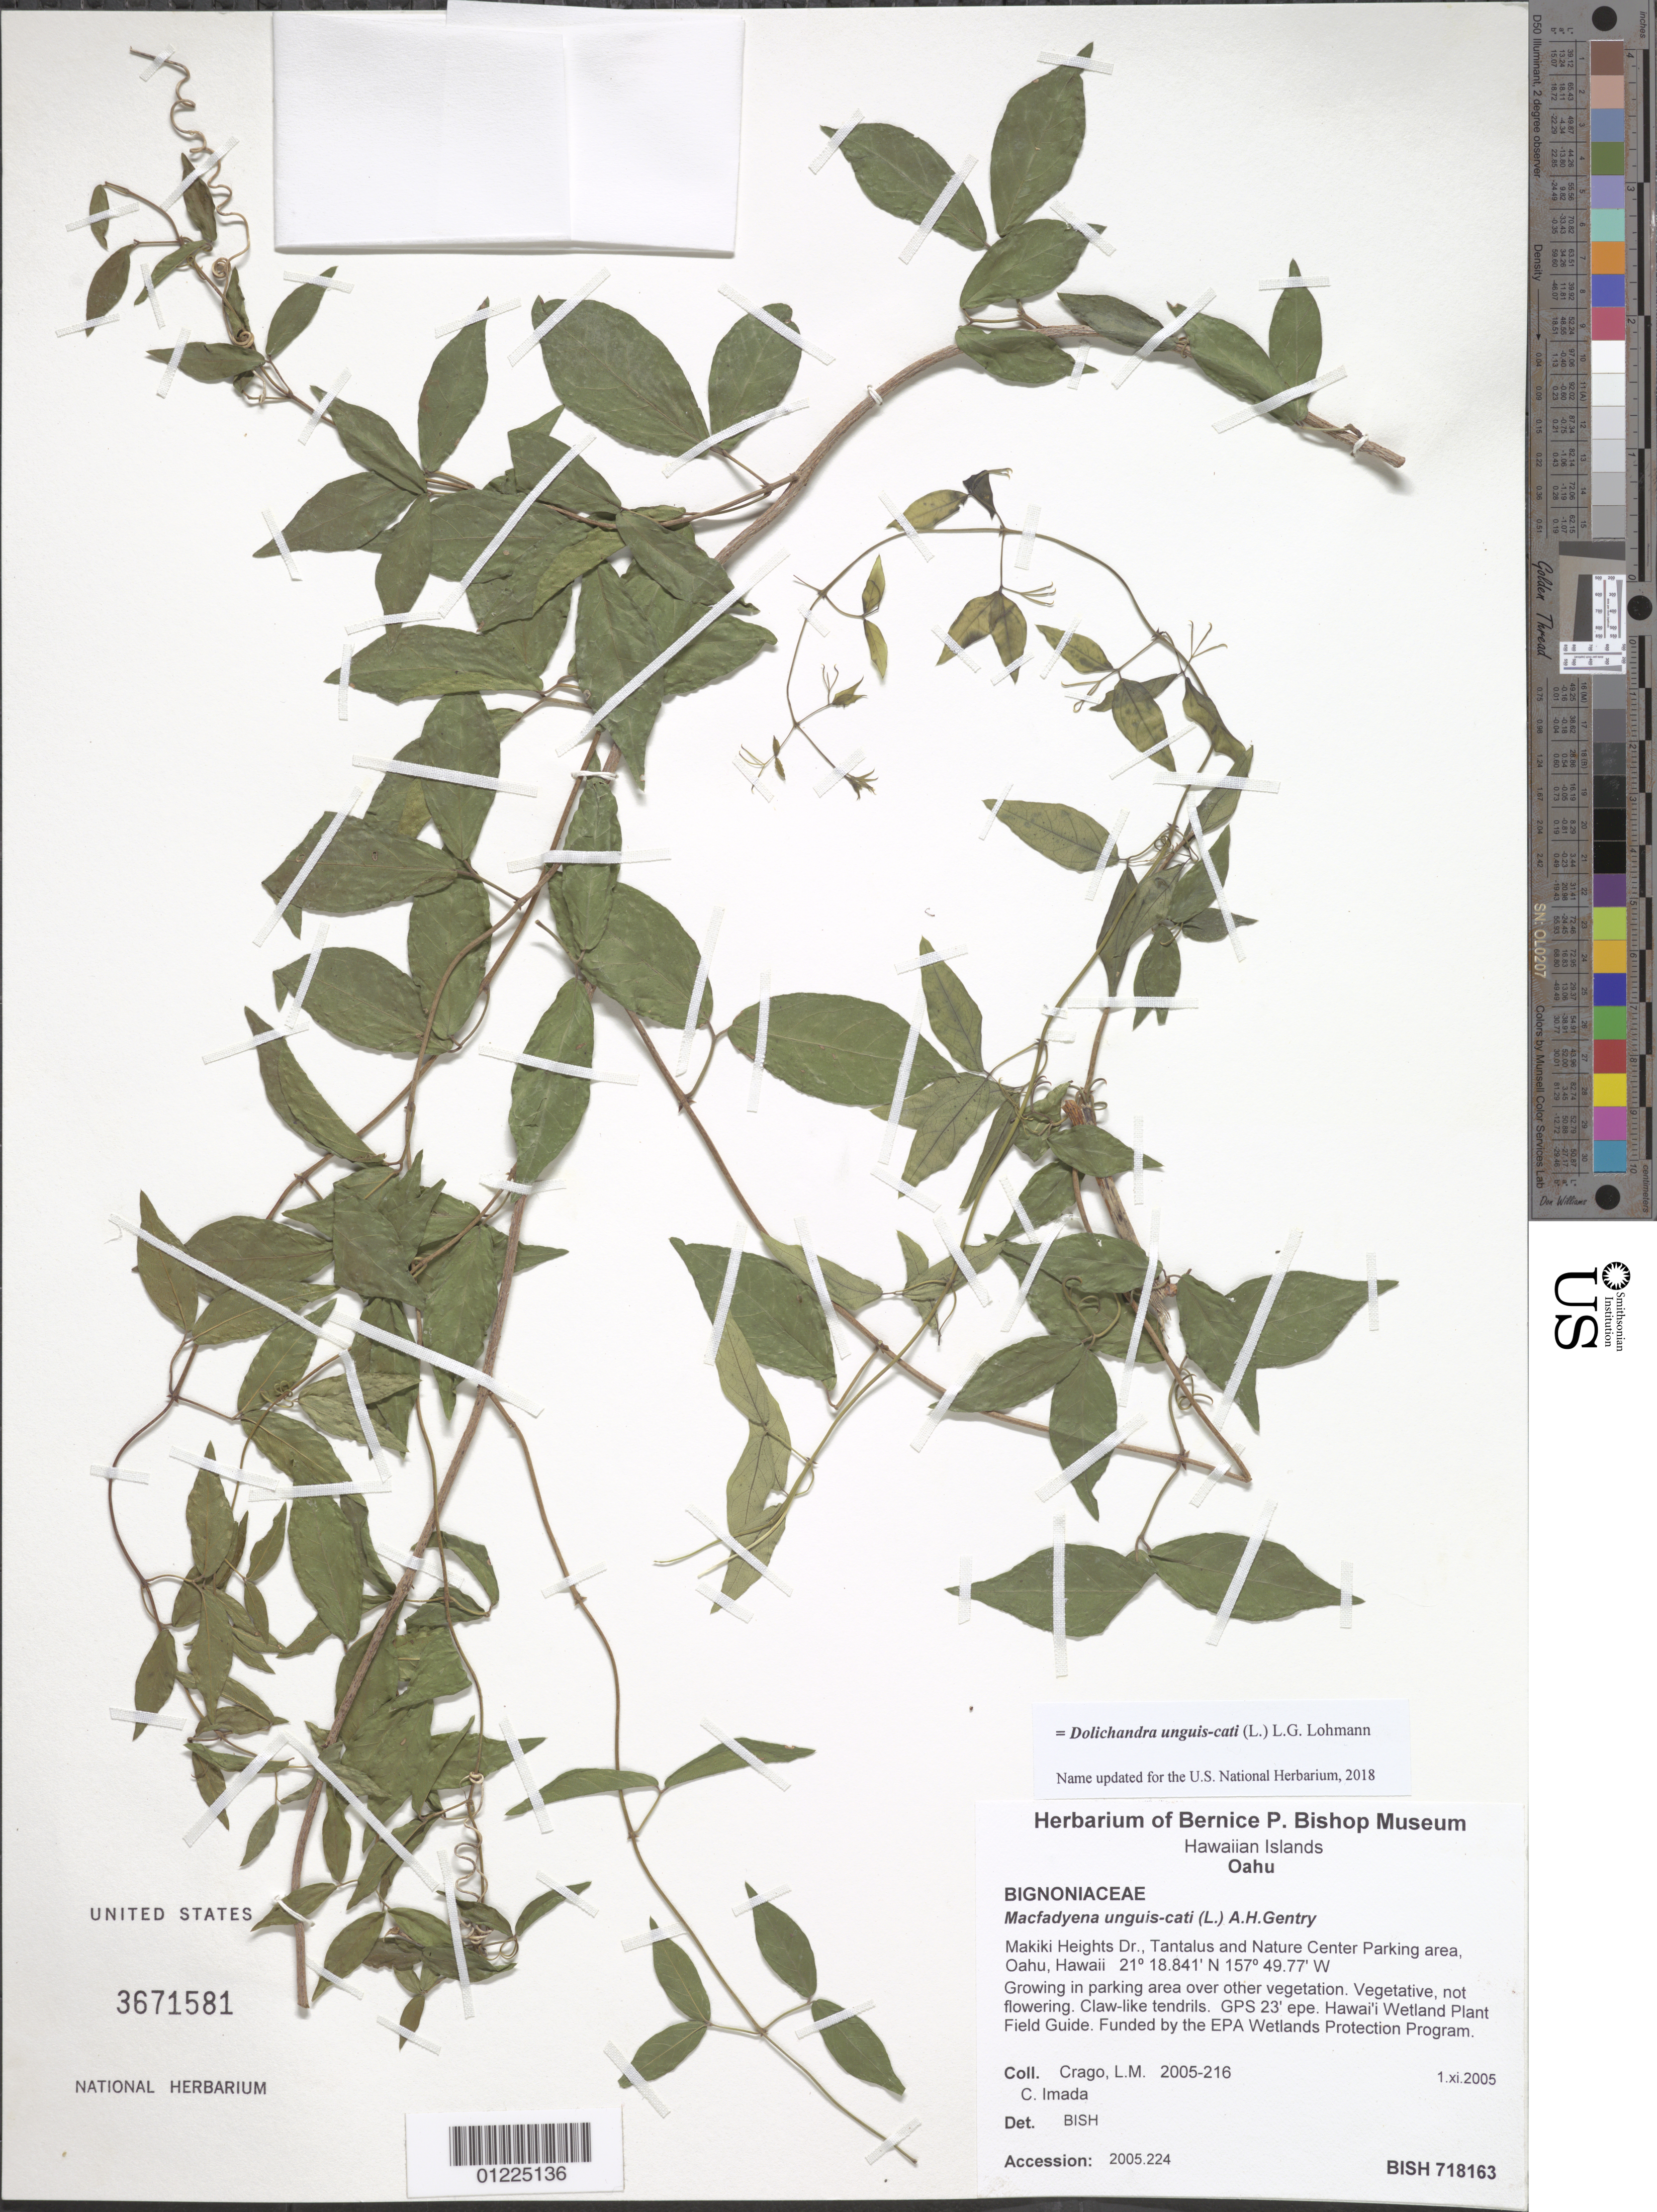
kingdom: Plantae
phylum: Tracheophyta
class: Magnoliopsida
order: Lamiales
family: Bignoniaceae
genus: Dolichandra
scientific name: Dolichandra unguis-cati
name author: (L.) L.G. Lohmann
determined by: Wagner, W. L., (BOT), Smithsonian Institution - National Museum of Natural History (UNITED STATES)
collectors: L. Crago & C. Imada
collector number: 2005-216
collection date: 2005-11-01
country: United States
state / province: Hawaii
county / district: Honolulu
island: Oahu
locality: Makiki Heights Dr., Tantalus and Nature Parking Center.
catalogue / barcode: US 3671581